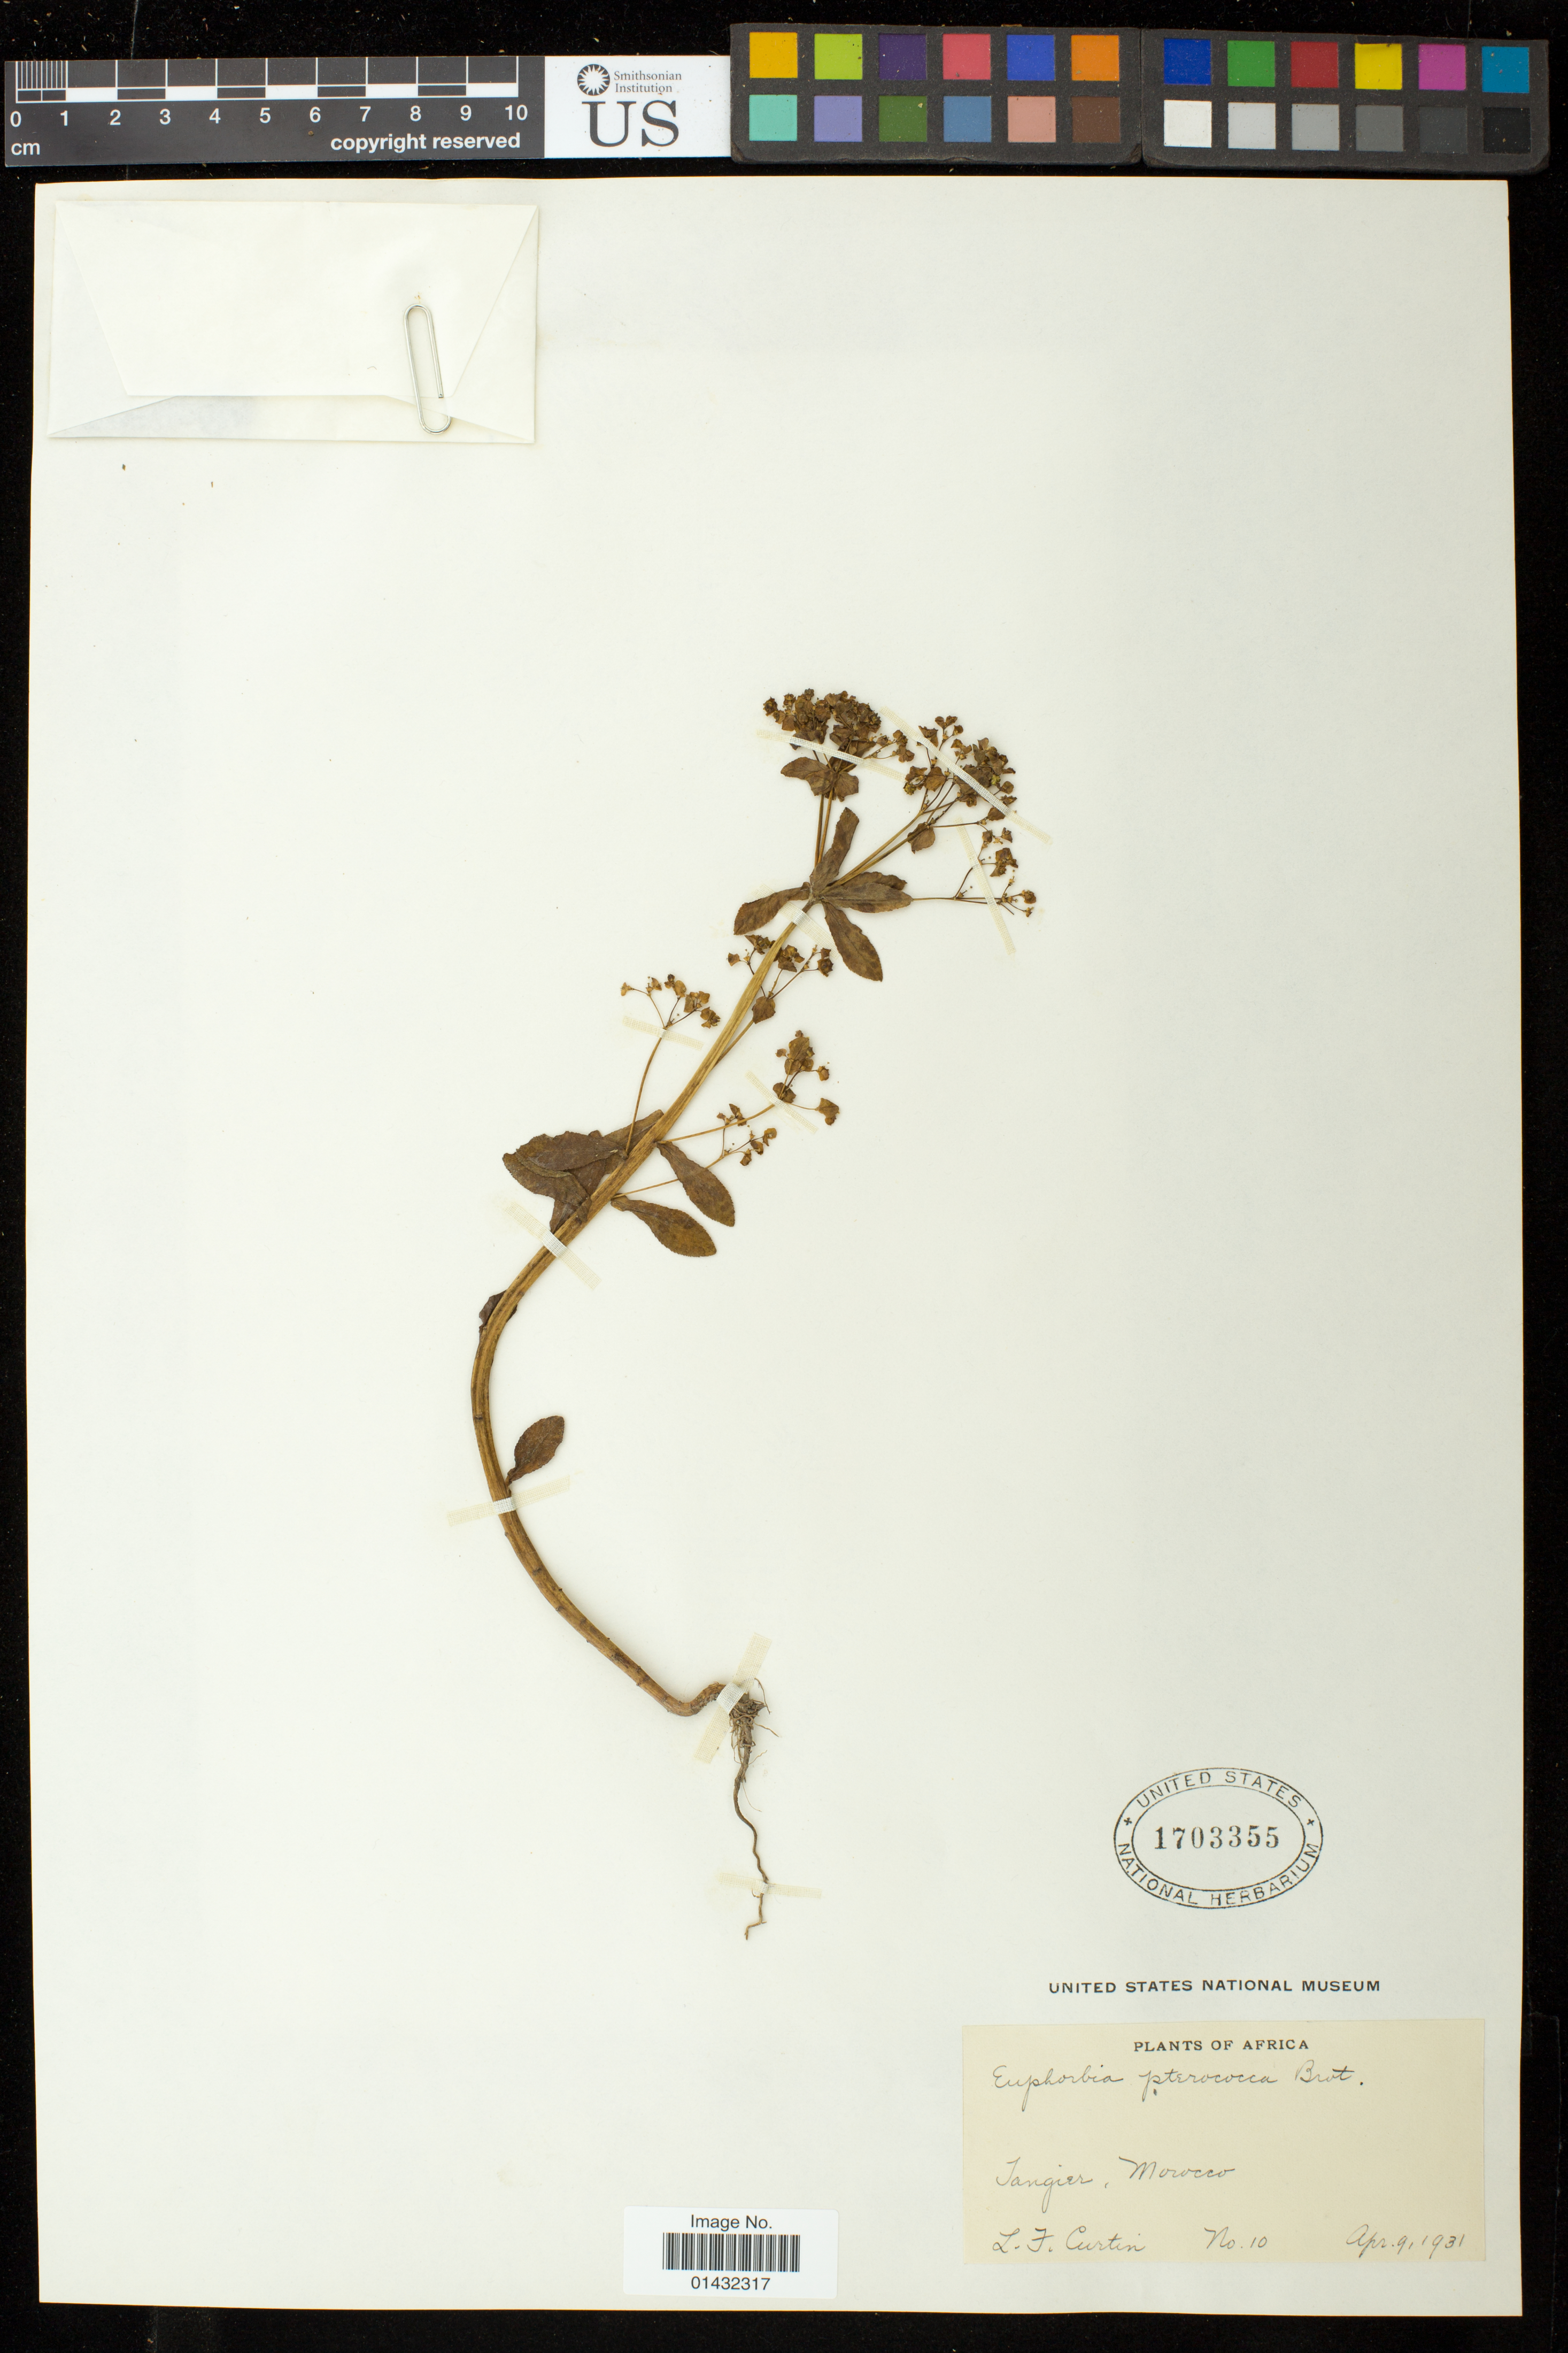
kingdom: Plantae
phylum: Tracheophyta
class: Magnoliopsida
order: Malpighiales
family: Euphorbiaceae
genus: Euphorbia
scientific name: Euphorbia pterococca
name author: Brot.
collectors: L. Curtin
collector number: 10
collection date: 1931-04-09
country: Morocco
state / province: Tanger-Tetouan-Al Hoceima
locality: Tangier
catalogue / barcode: US 1703355